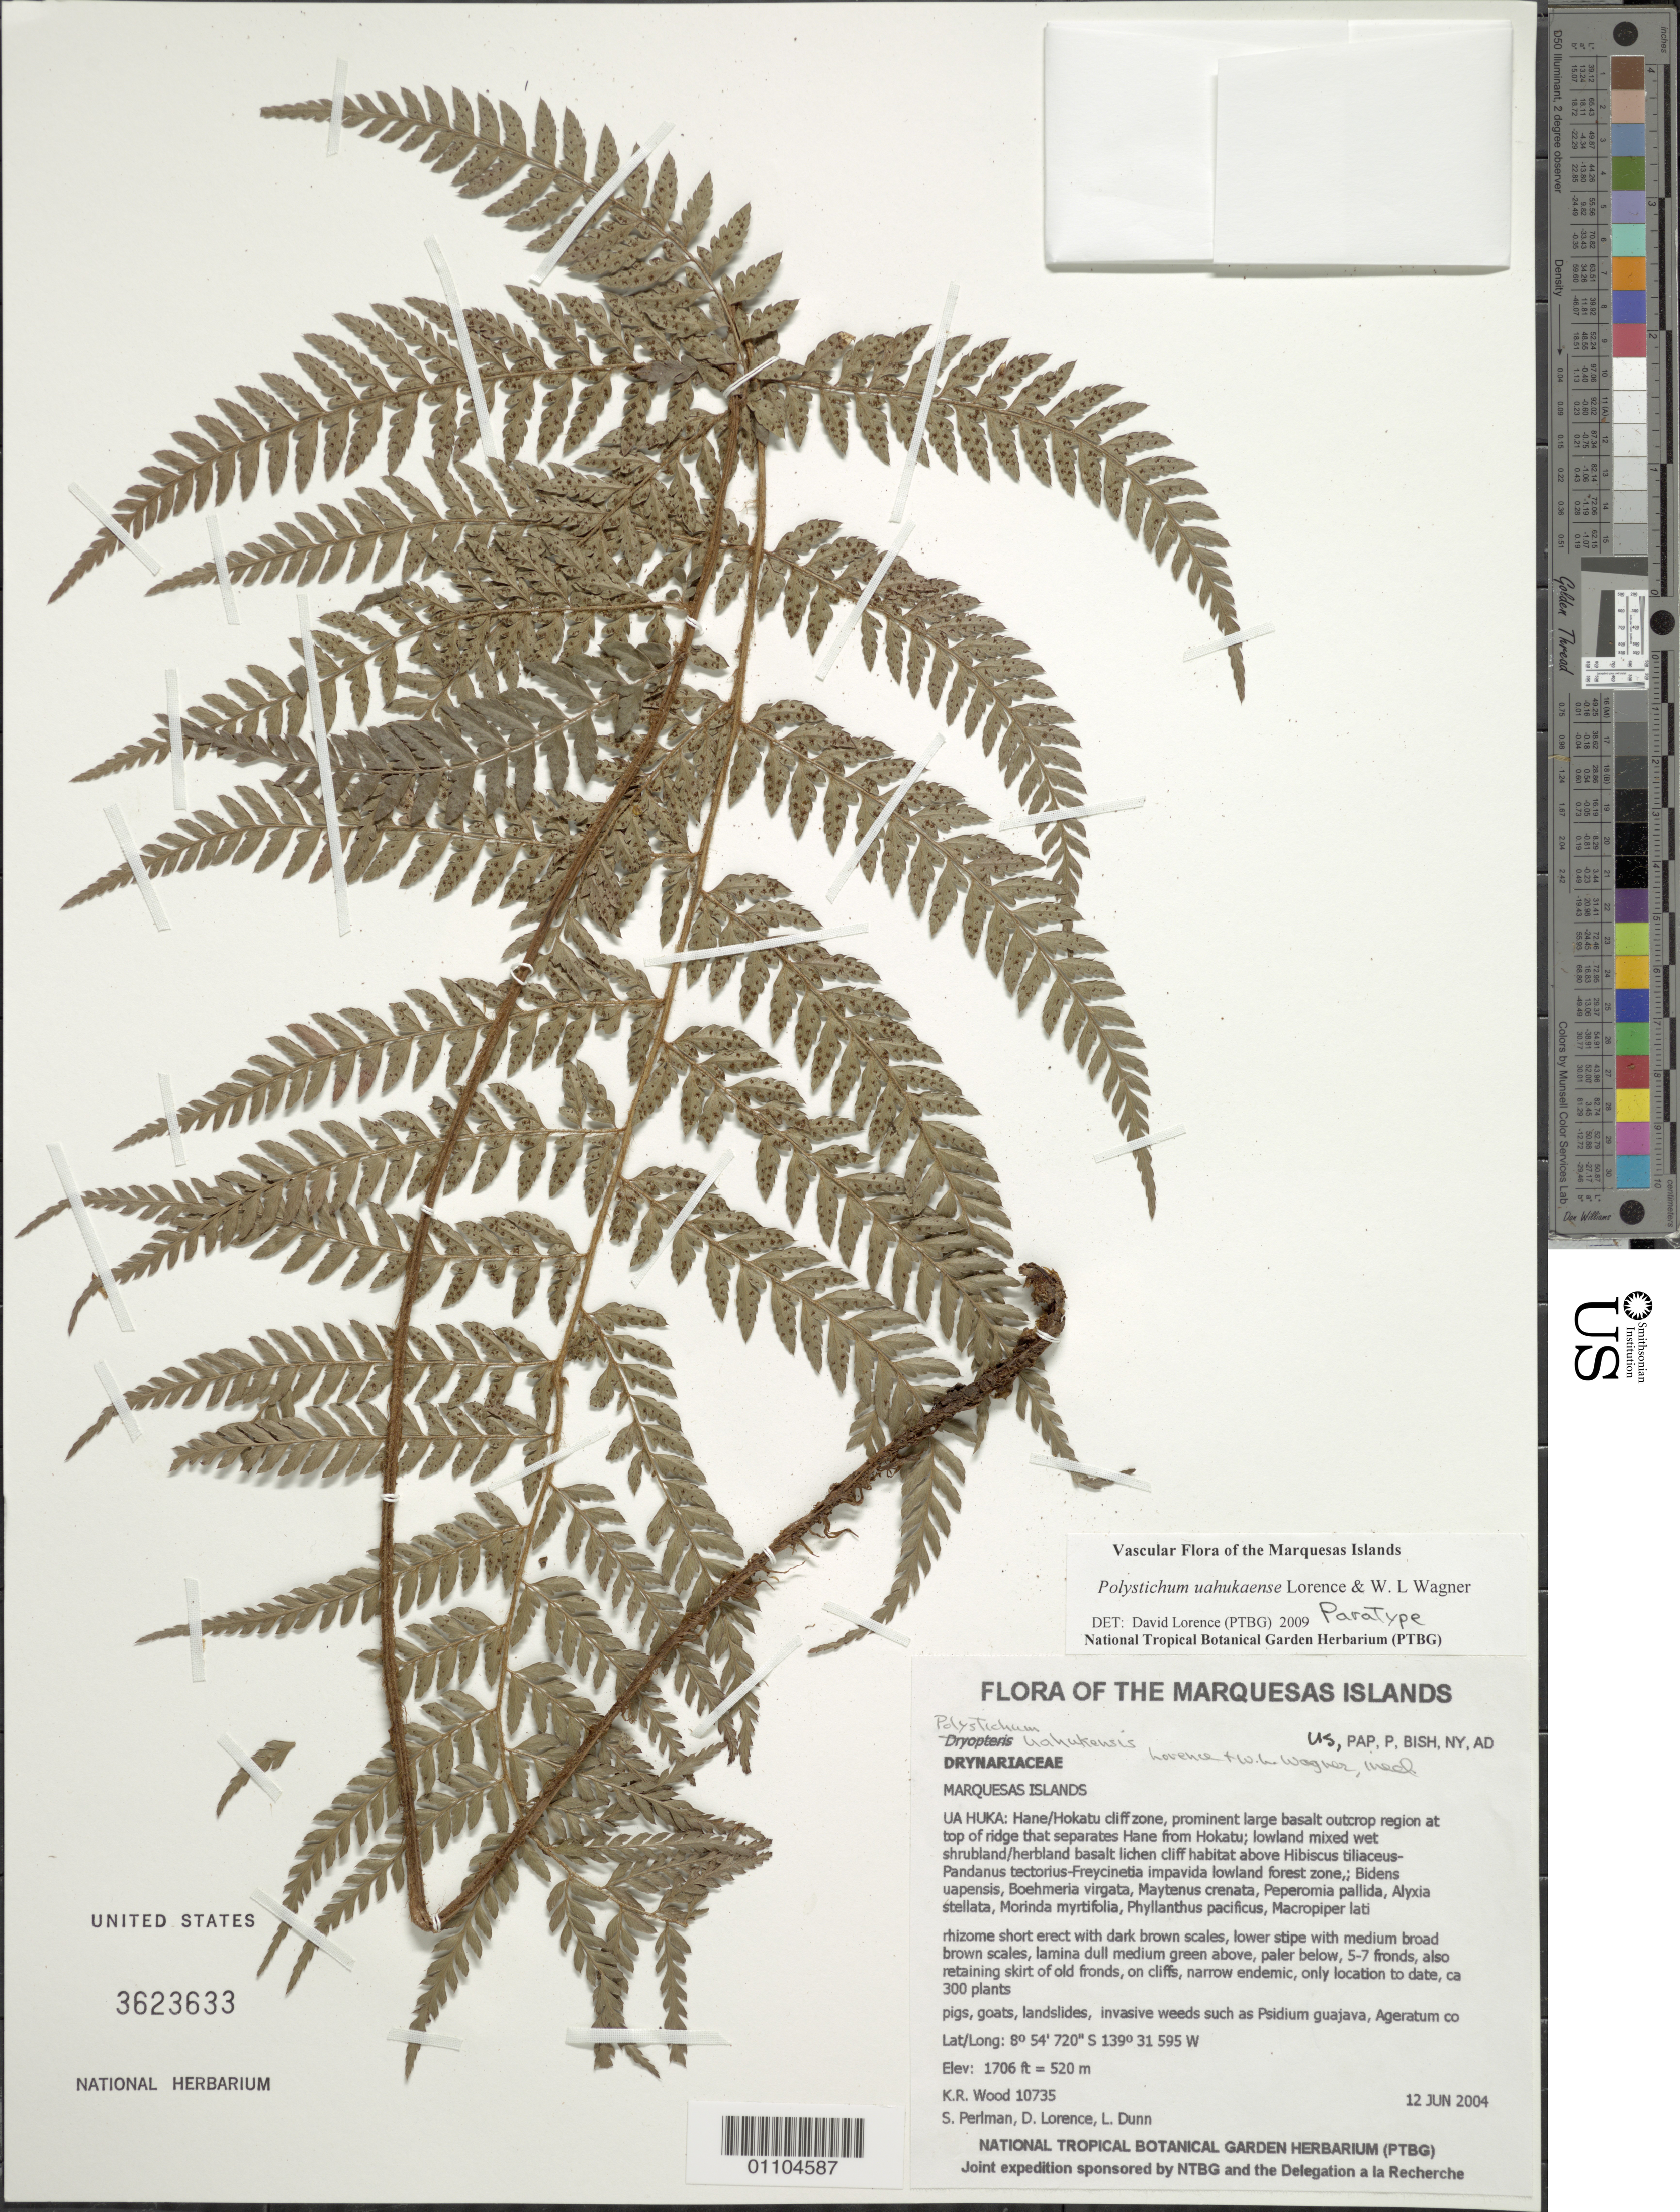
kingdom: Plantae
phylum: Tracheophyta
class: Polypodiopsida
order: Polypodiales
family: Dryopteridaceae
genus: Polystichum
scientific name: Polystichum uahukaense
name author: Lorence & W.L. Wagner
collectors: K. R. Wood, S. P. Perlman, D. Lorence & L. Dunn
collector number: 10735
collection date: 2004-06-12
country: French Polynesia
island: Ua Huka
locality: Hane/Hokatu cliff zone, prominent large basalt outcrop region at top of ridge that separates Hane from Hokatu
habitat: Lowland mixed wet shrubland/herbland basalt lichen cliff habitat above Hibiscus tiliaceus - Pandanus tectorius - Freycinetia impavida lowland forest zone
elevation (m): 520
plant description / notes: Pigs, goats, landslides, invasive weeds such as Psidium guajava, Ageratum conyzoides, Zingiber zerumbet, Paspalum conjugatum, Coffea arabica, Oplismenus compositus, and Kyllinga brevifolia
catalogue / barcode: US 3623633